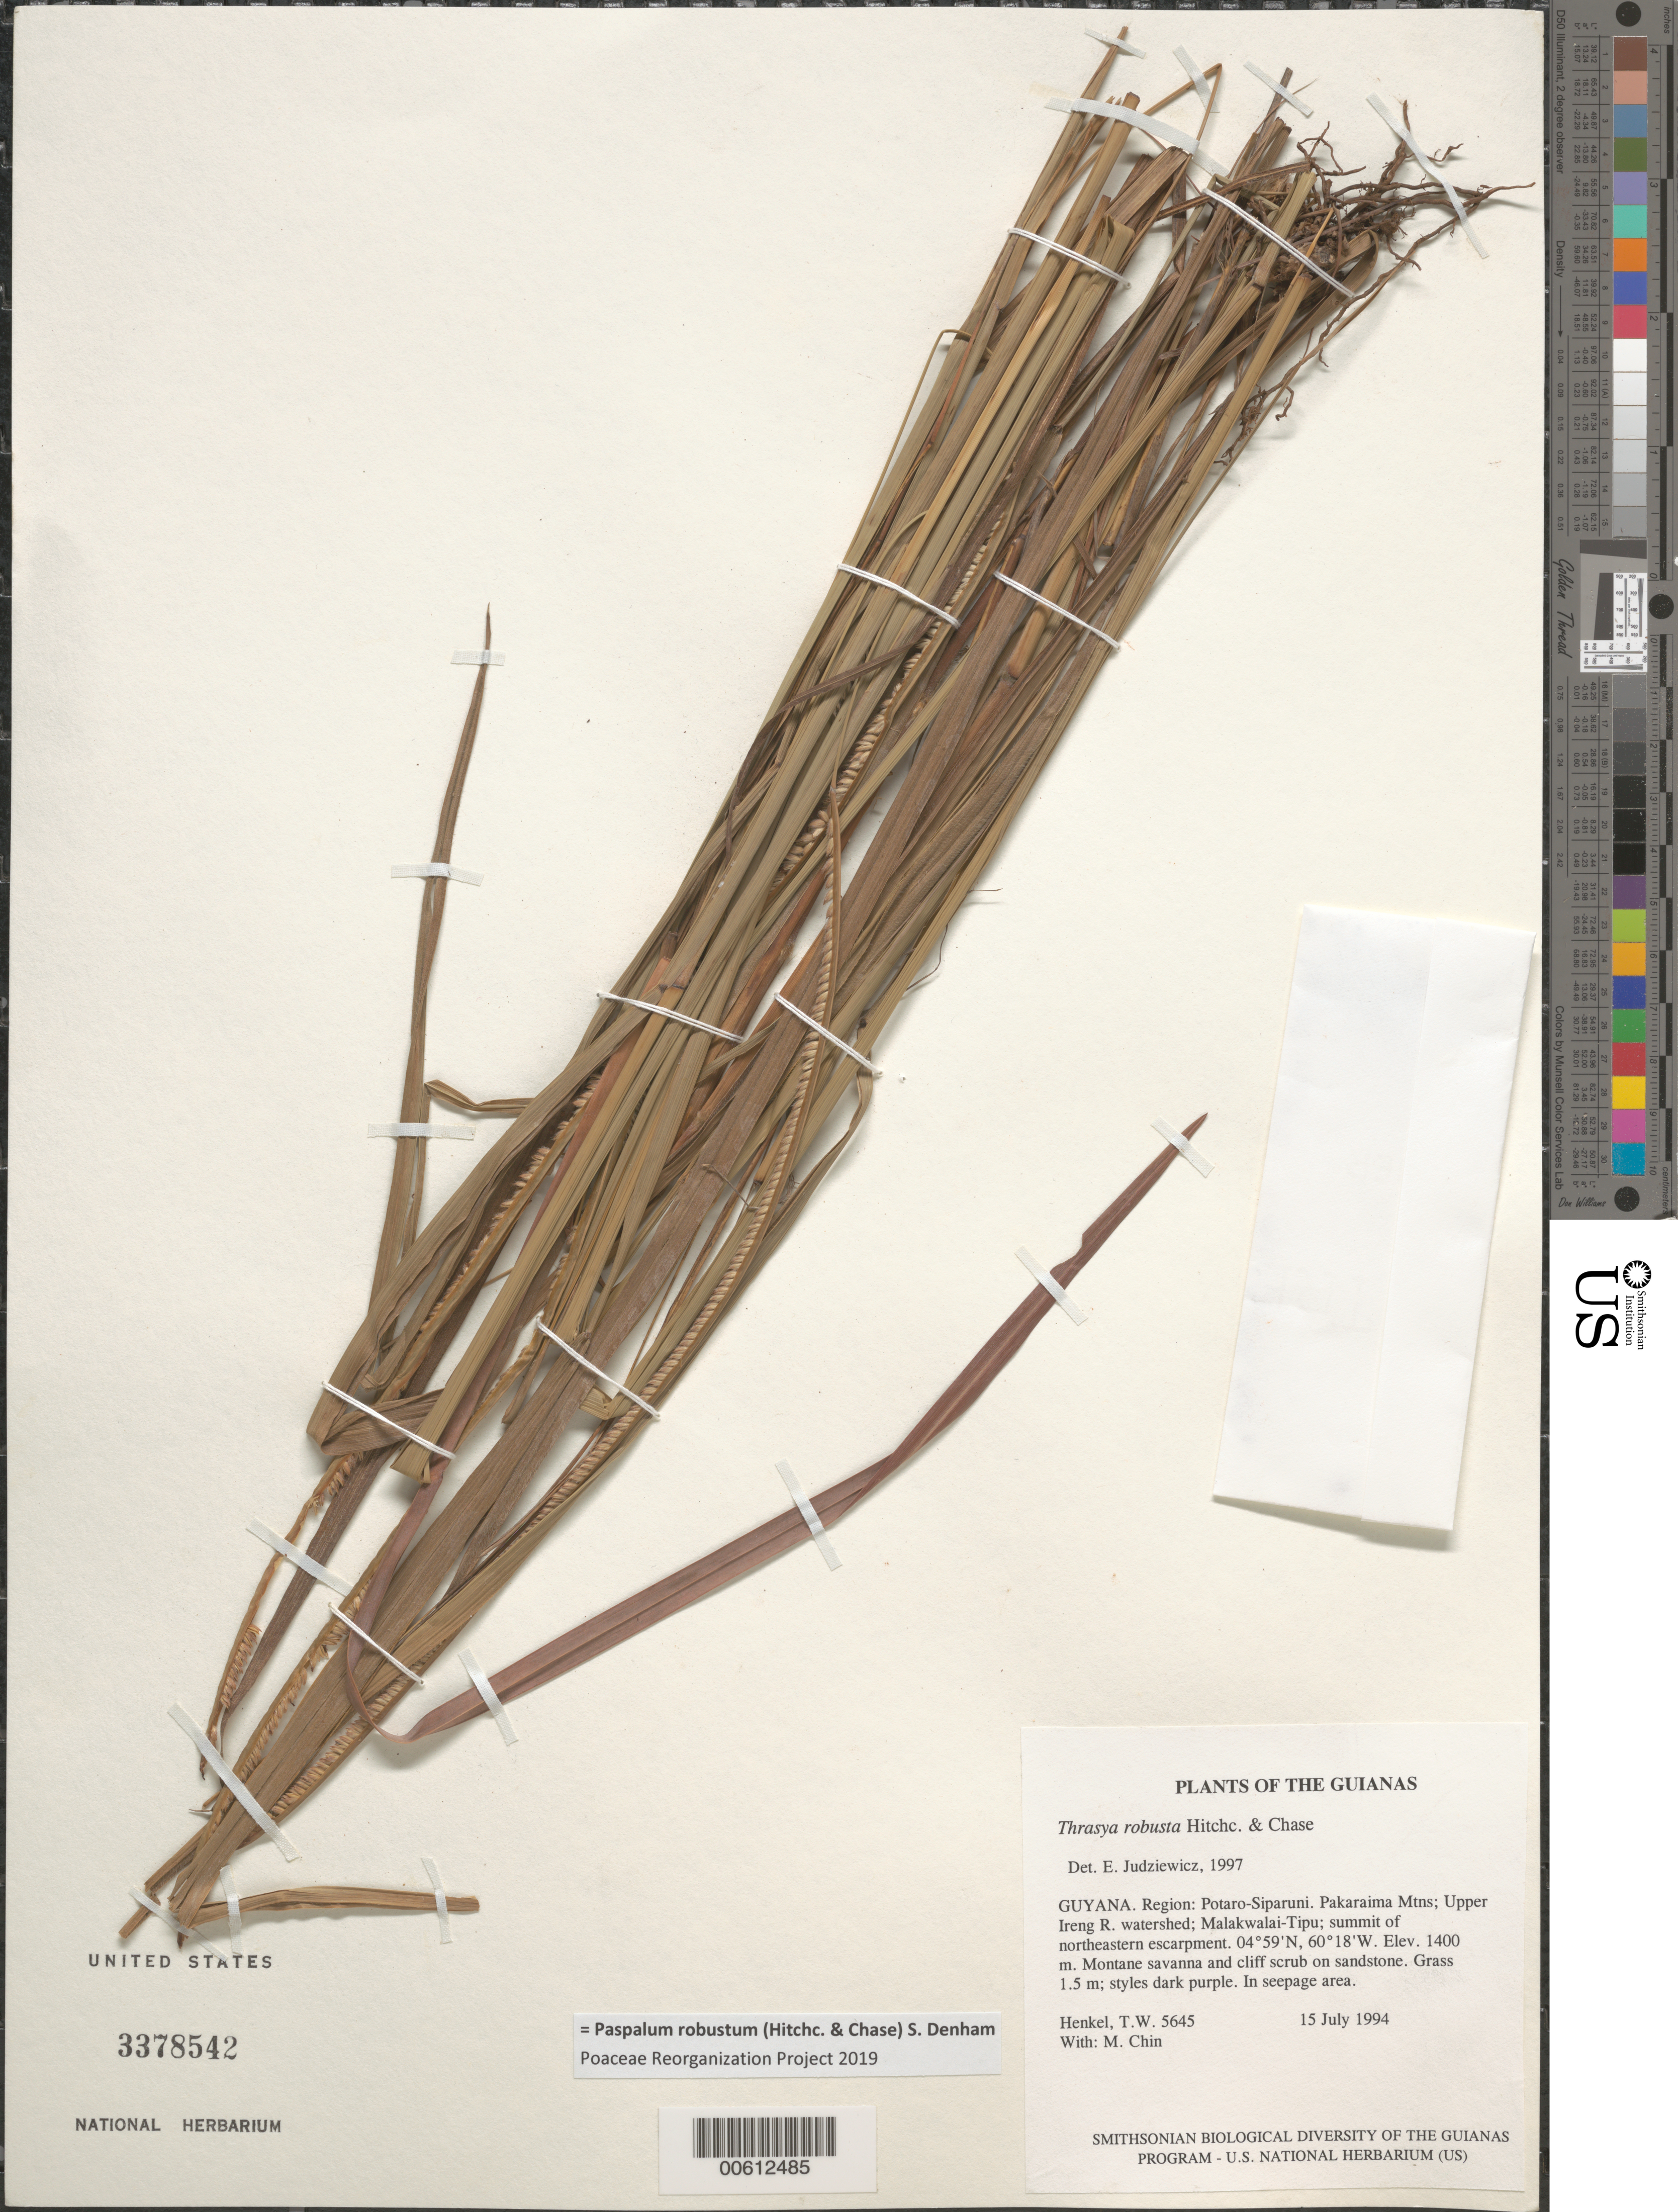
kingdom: Plantae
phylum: Tracheophyta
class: Liliopsida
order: Poales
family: Poaceae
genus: Thrasya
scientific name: Thrasya robusta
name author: Hitchc. & Chase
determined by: Judziewicz, E. J.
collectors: T. Henkel & M. Chin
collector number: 5645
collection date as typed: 15 July 1994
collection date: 1994-07-15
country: Guyana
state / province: Potaro-Siparuni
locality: Pakaraima Mtns; Upper Ireng R. watershed; Malakwalai-Tipu; summit of northeastern escarpment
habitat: Montane savanna and cliff scrub on sandstone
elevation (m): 1400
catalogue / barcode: US 3378542